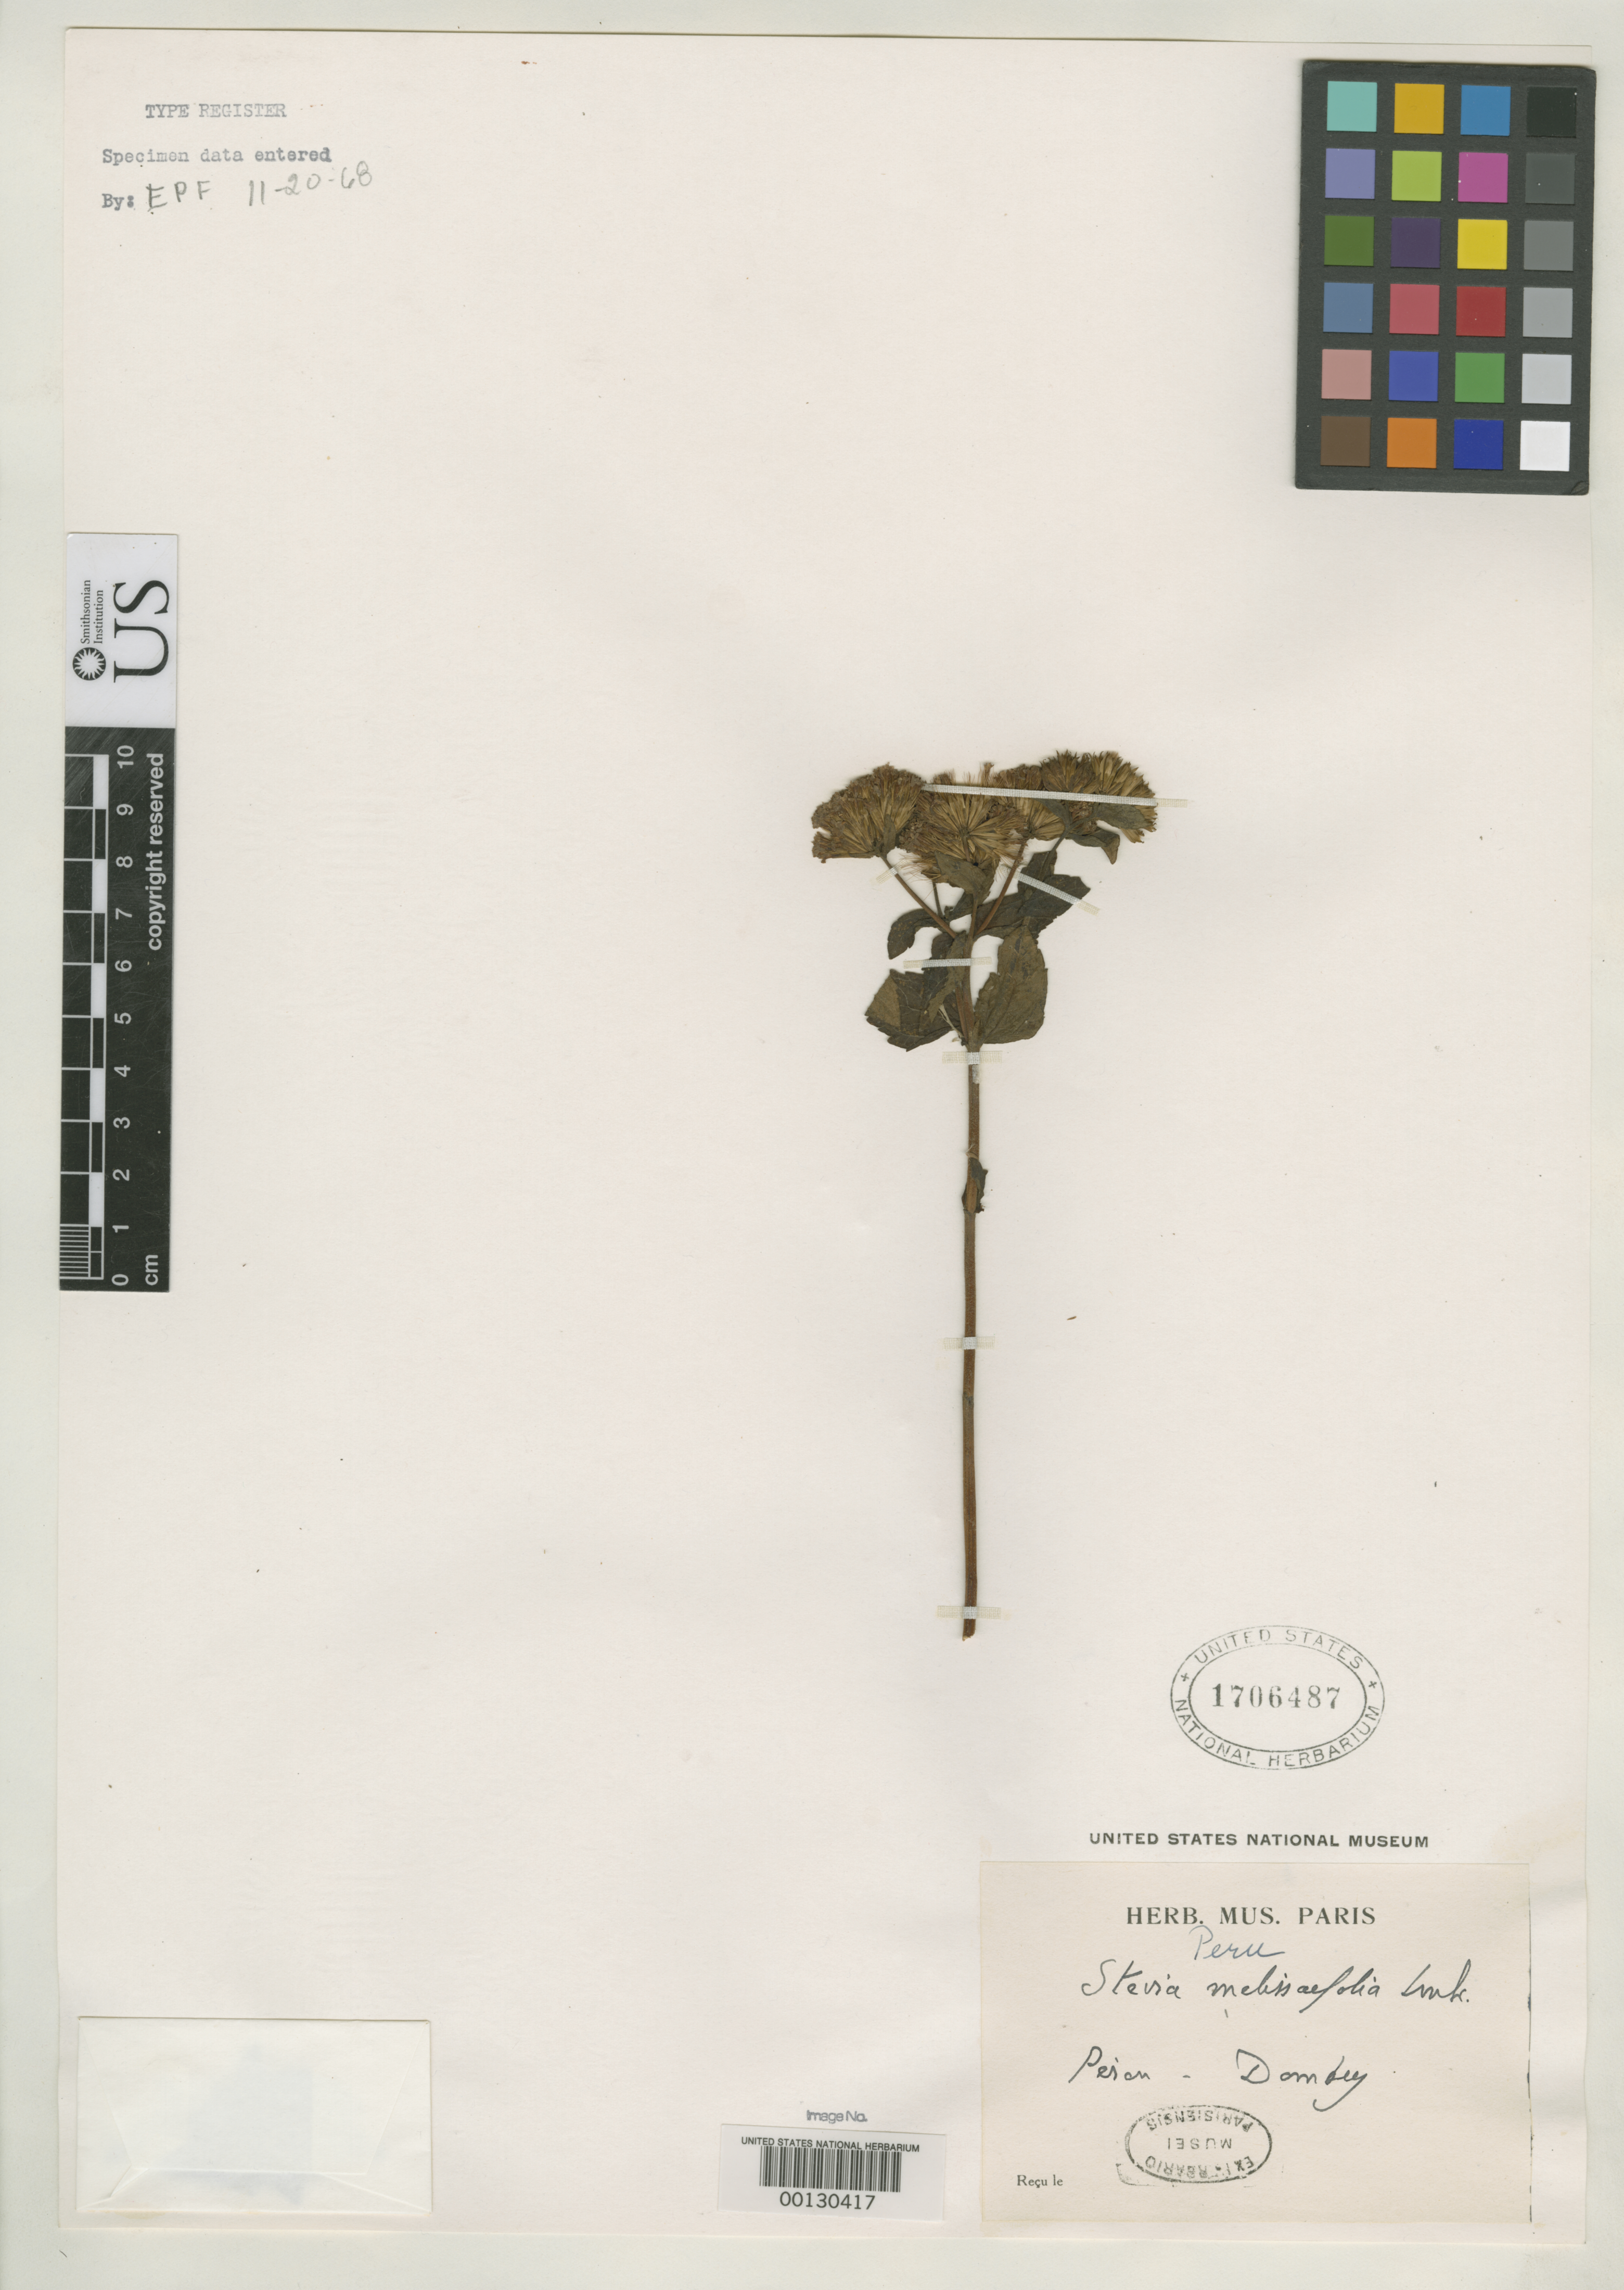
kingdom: Plantae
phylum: Tracheophyta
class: Magnoliopsida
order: Asterales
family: Asteraceae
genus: Eupatorium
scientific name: Eupatorium melissaefolium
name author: Lam.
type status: Type Material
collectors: J. Dombey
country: Peru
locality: Permon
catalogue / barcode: US 1706487